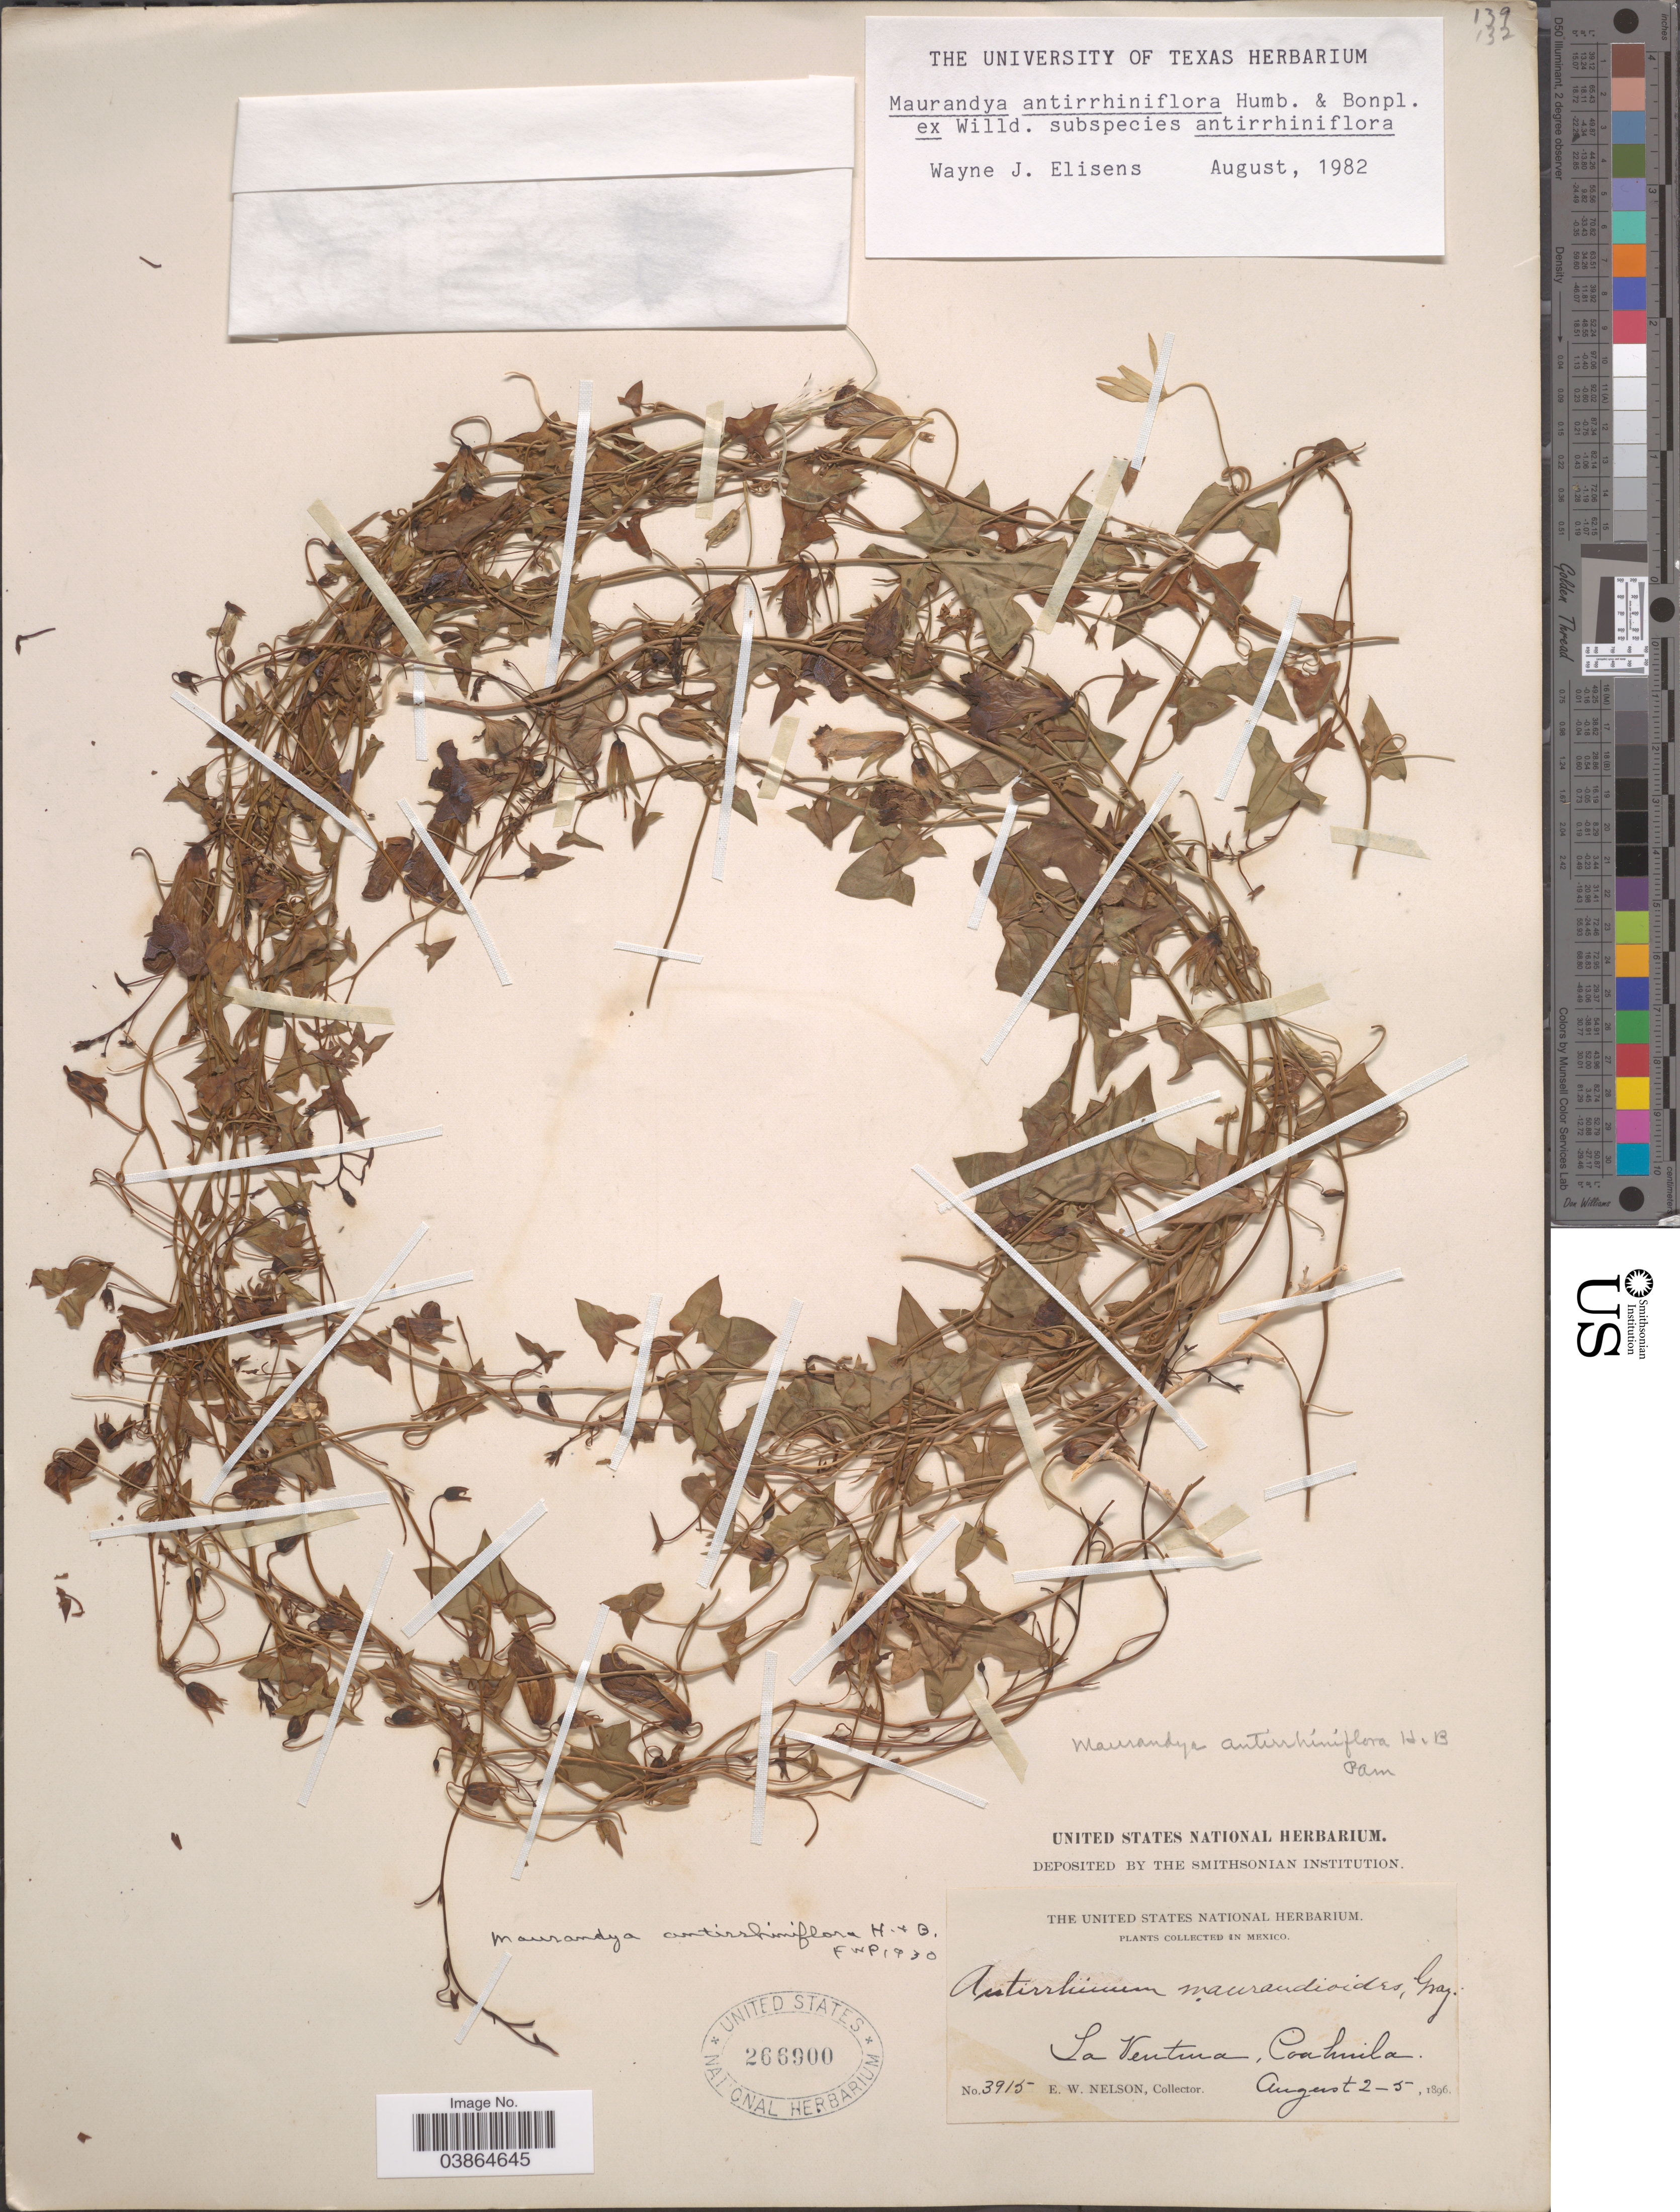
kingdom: Plantae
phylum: Tracheophyta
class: Magnoliopsida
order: Lamiales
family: Plantaginaceae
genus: Maurandya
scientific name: Maurandya antirrhiniflora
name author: Humb. & Bonpl. ex Willd.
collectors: E. W. Nelson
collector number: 3915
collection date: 1896-08-02/1896-08-05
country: Mexico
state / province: Coahuila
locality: La ventura.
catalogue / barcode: US 266900